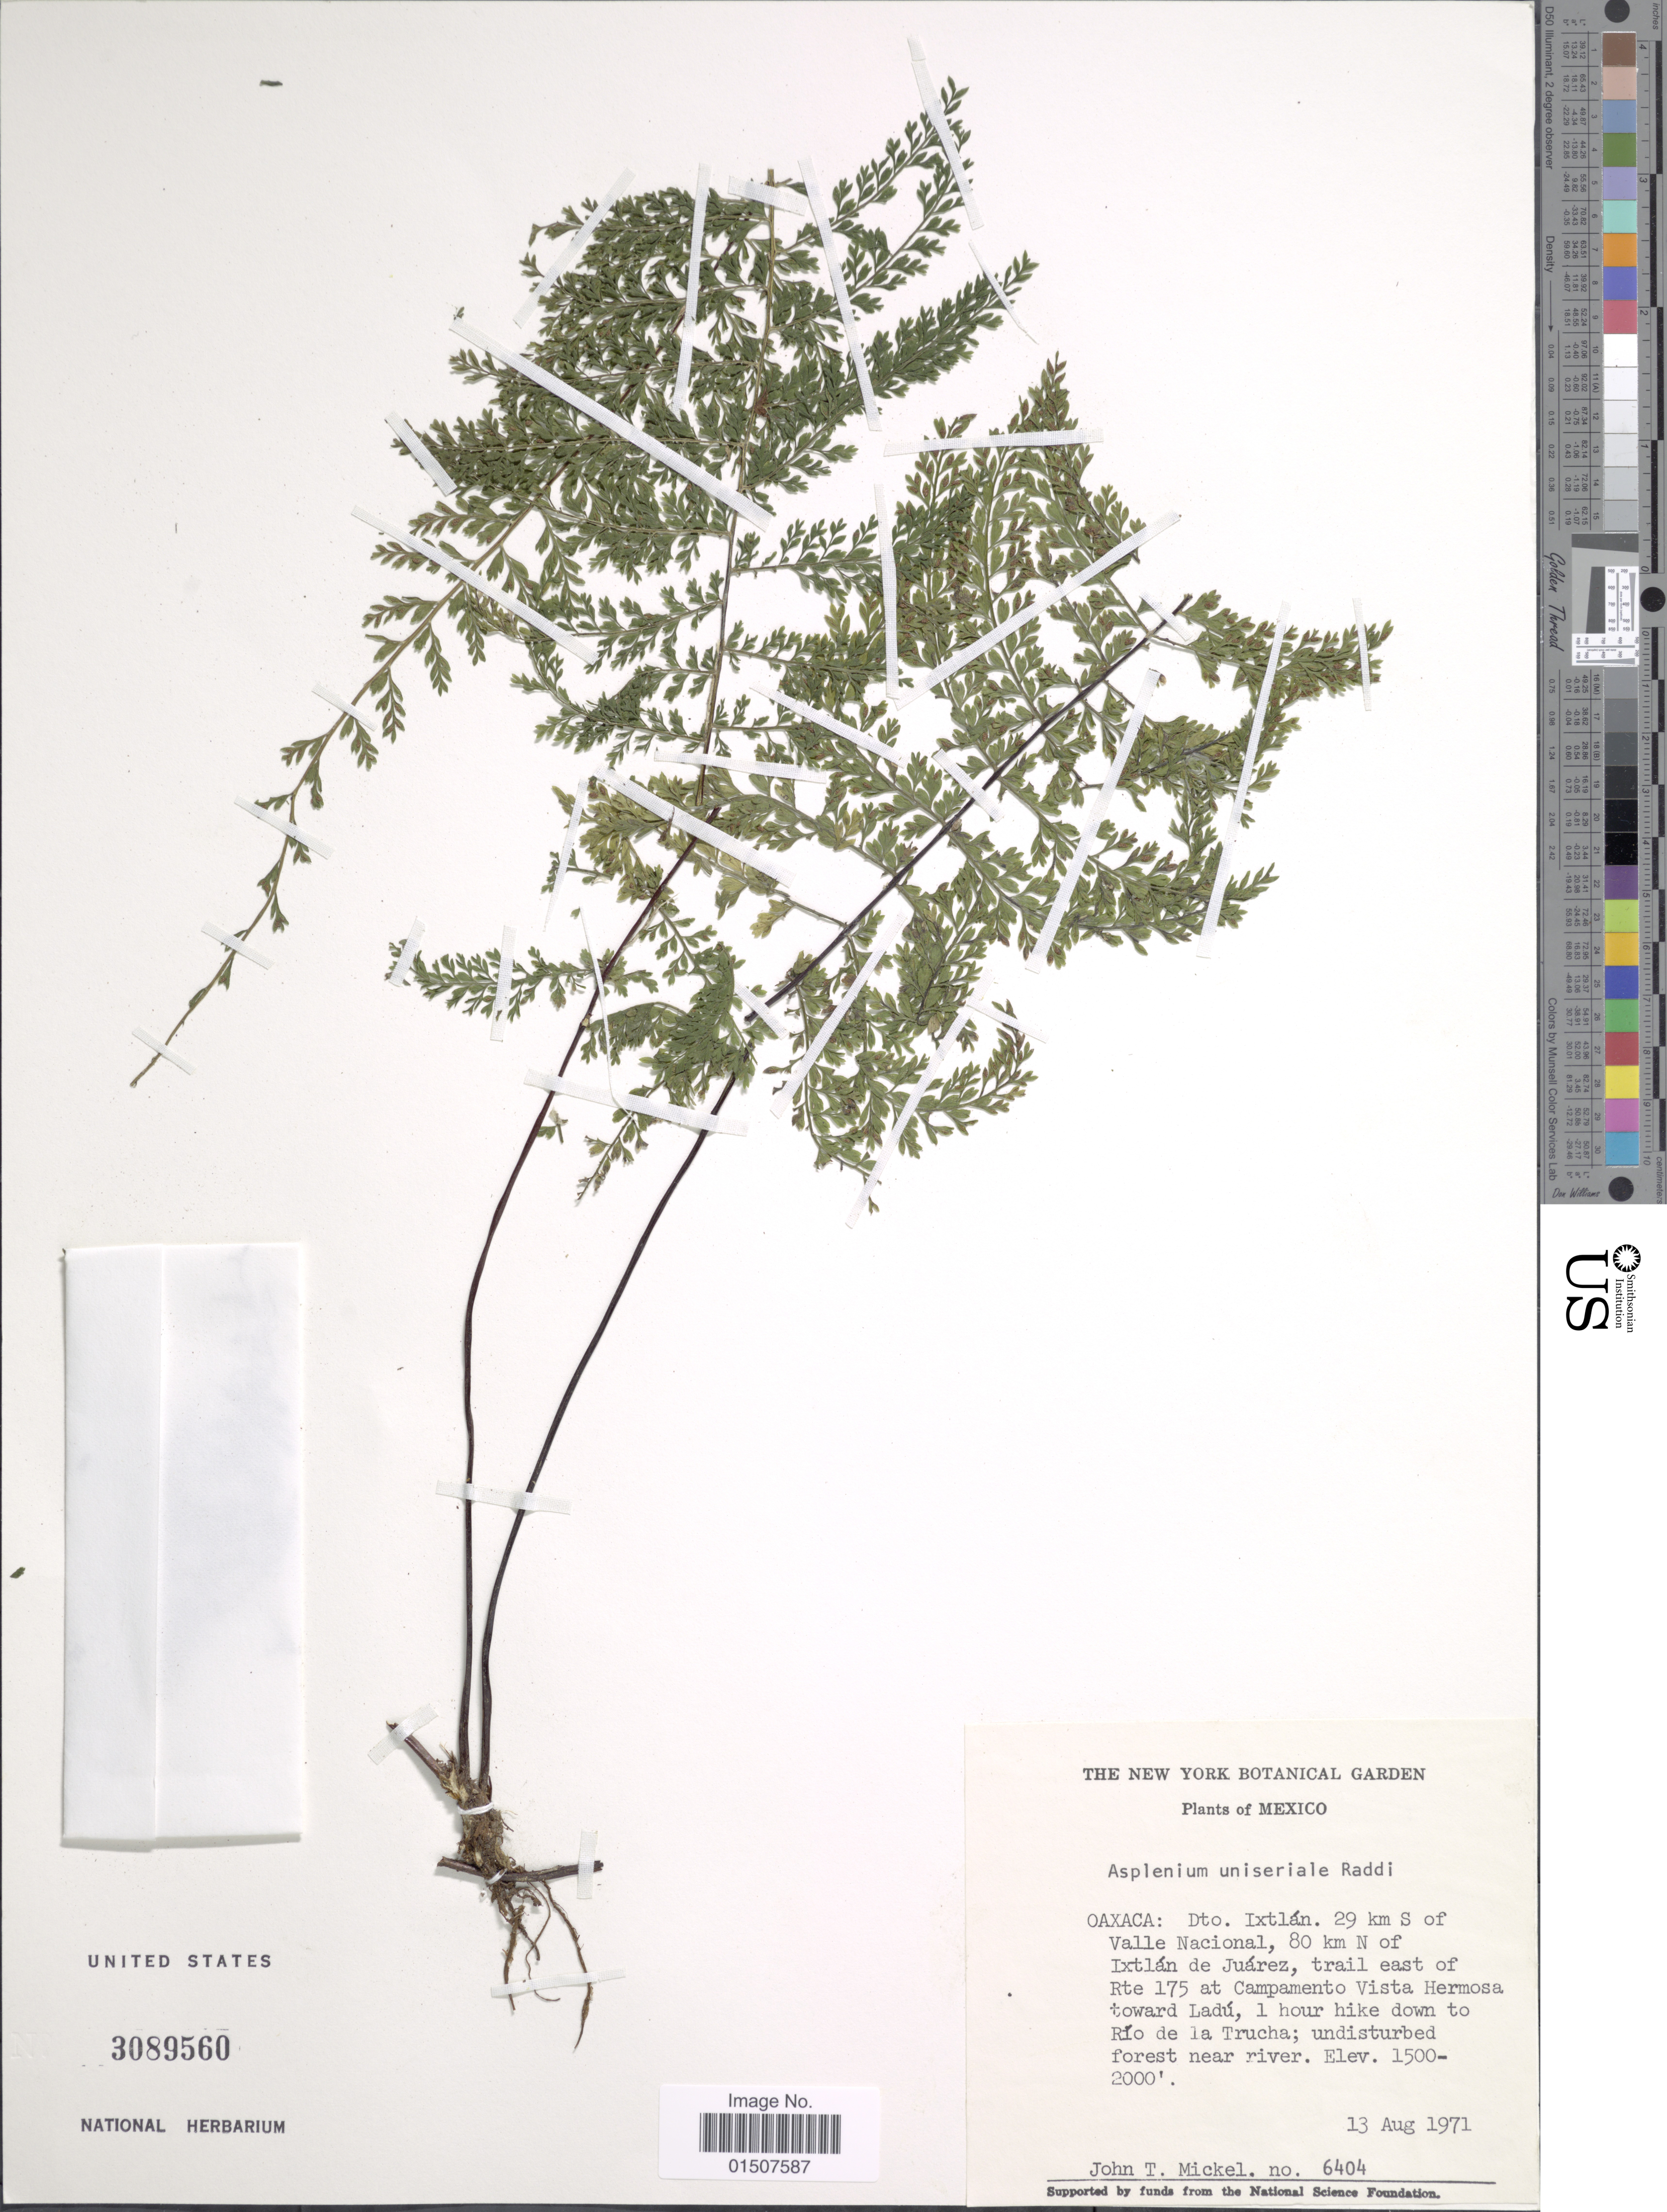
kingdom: Plantae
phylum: Tracheophyta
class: Polypodiopsida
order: Polypodiales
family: Aspleniaceae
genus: Asplenium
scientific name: Asplenium radicans var. alloeopteron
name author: (Kunze ex Klotzsch) Lellinger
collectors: J. T. Mickel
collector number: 6404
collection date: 1971-08-13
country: Mexico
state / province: Oaxaca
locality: Oaxaca: Dto. Ixtlan. 29 km S of Valle Nacional, 80 km N of Ixtlan de Juarez, trail east of Rte 175 at Campamento Vista Hermosa toward Ladu, 1 hour hike down to Rio de la Trucha; undisturbed forest near river.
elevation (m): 457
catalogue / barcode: US 3089560